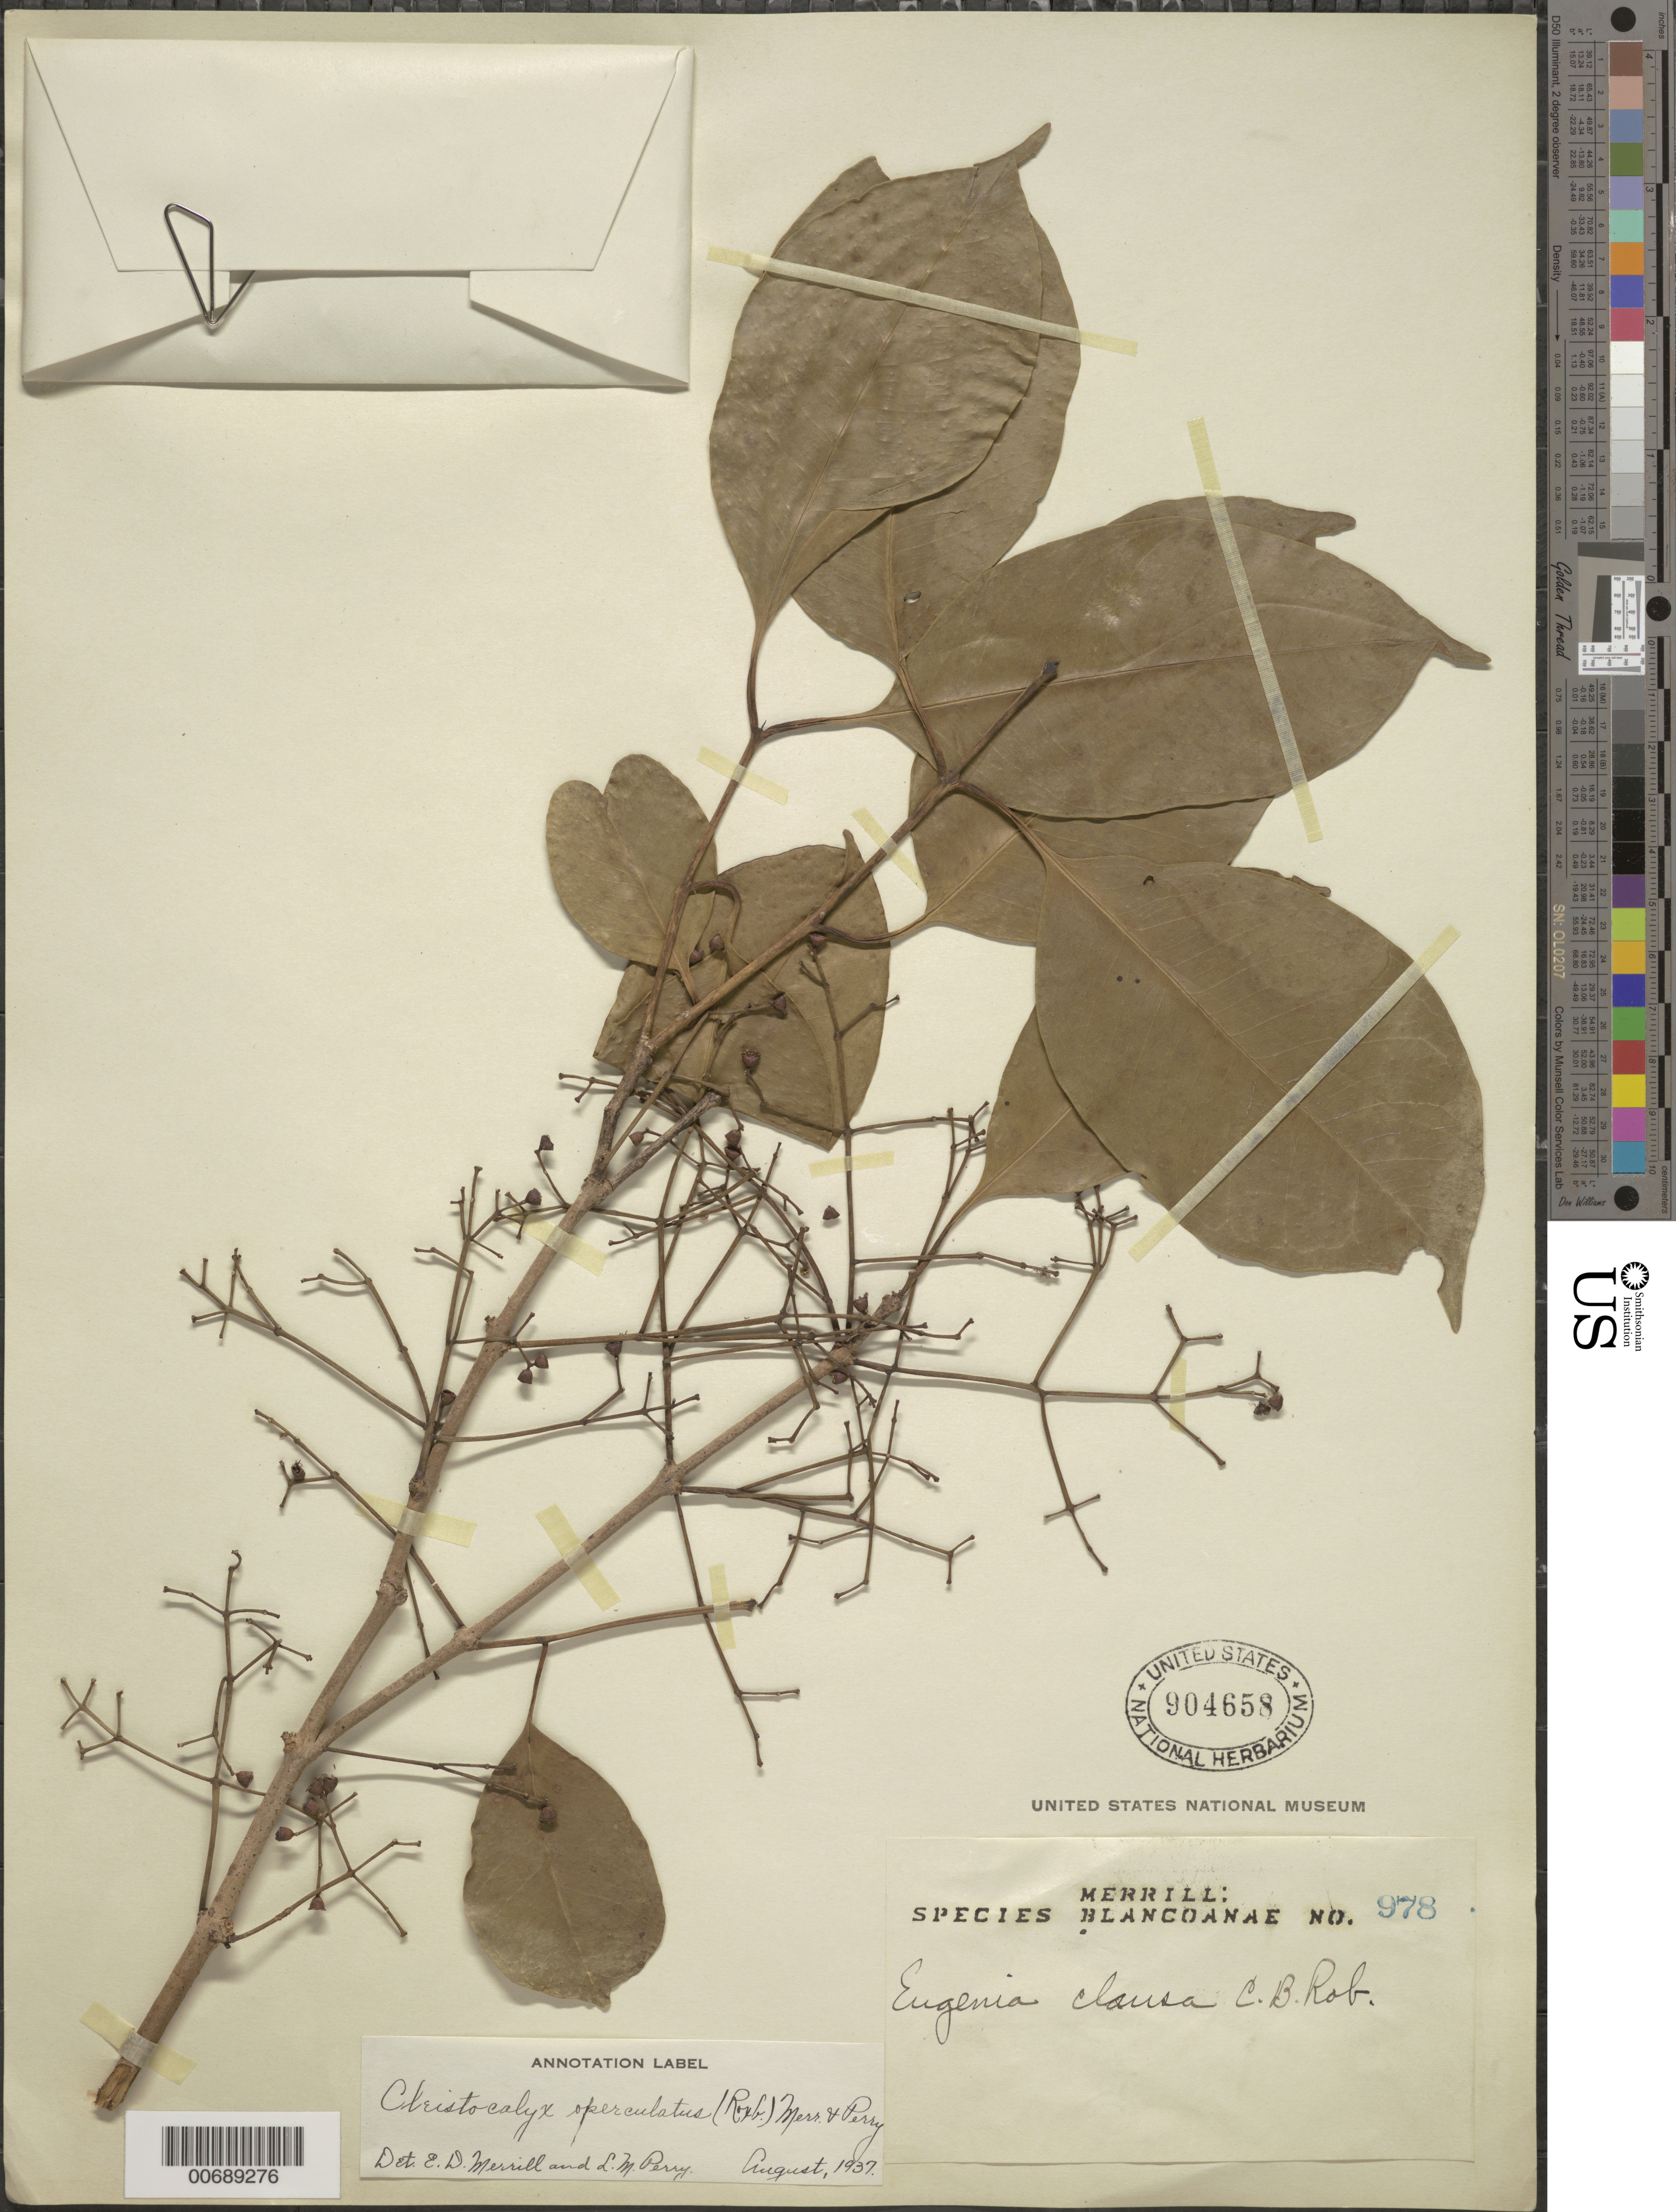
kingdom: Plantae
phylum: Tracheophyta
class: Magnoliopsida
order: Myrtales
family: Myrtaceae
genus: Syzygium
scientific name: Syzygium nervosum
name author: DC.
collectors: E. D. Merrill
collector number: Sp. Blancoan. 0978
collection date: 1916-06-07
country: Philippines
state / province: Calabarzon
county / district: Rizal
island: Luzon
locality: Antipolo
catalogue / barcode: US 904658-2